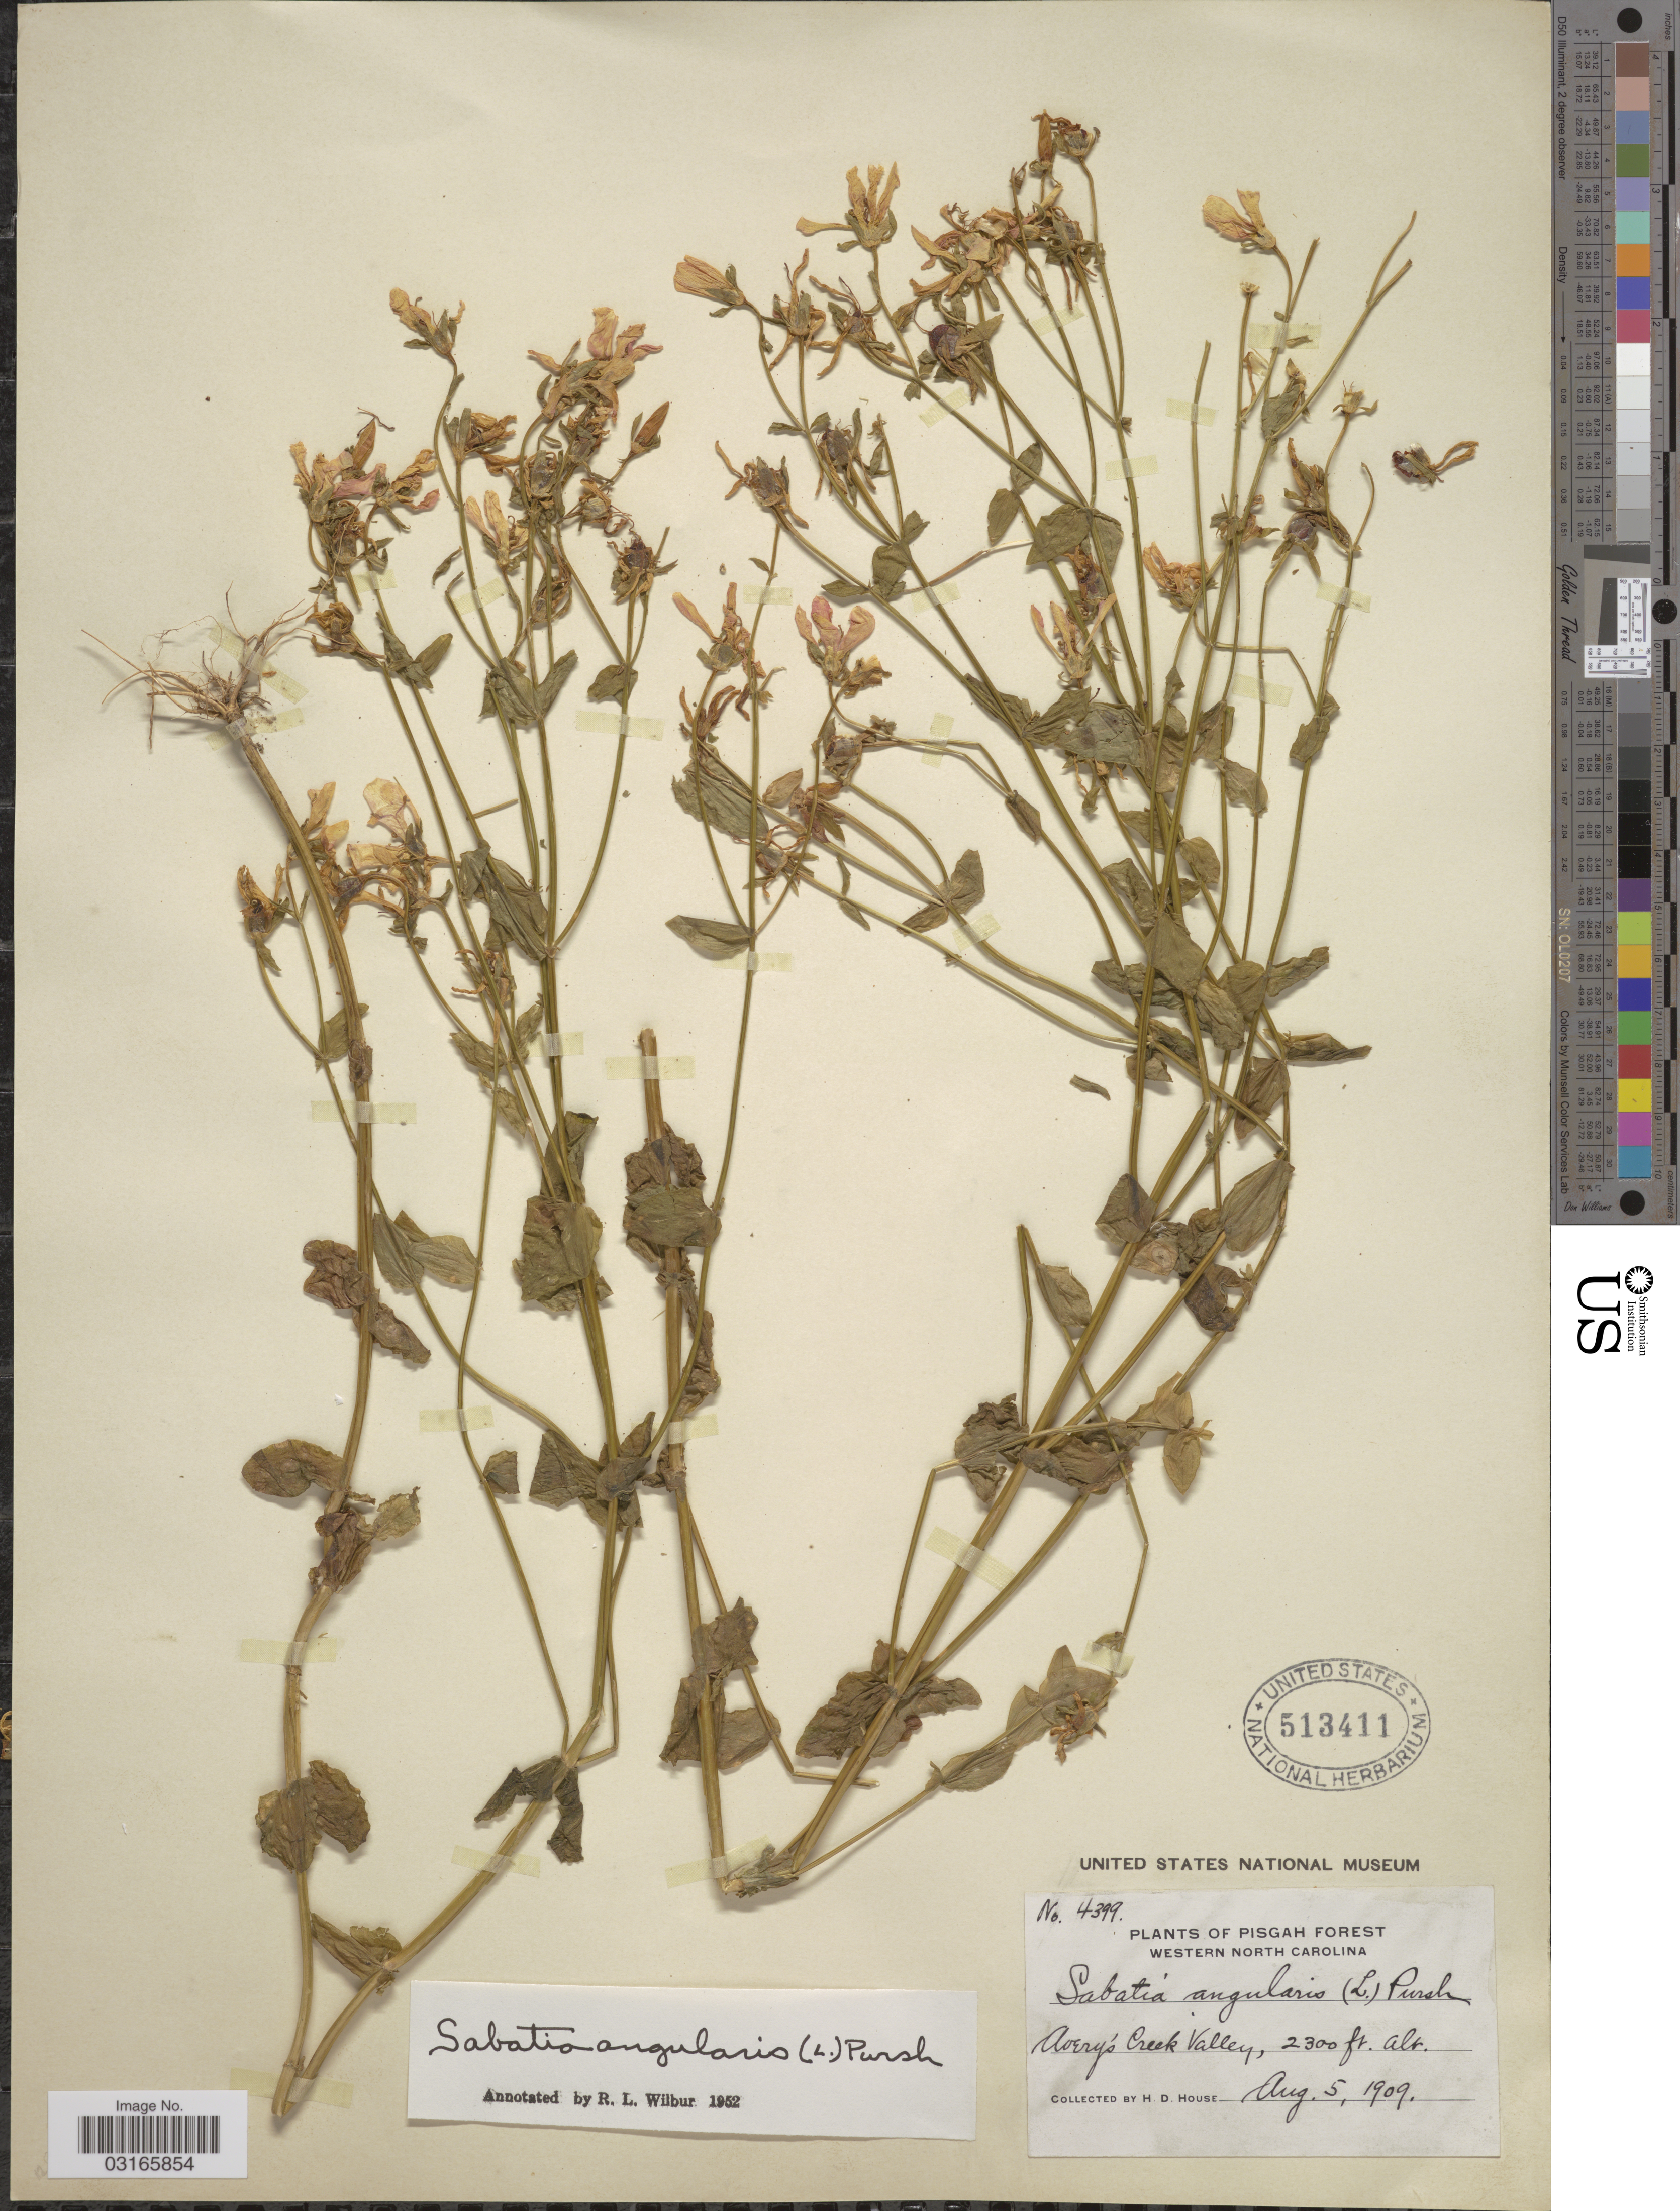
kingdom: Plantae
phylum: Tracheophyta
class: Magnoliopsida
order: Gentianales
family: Gentianaceae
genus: Sabatia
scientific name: Sabatia angularis (L.) Pursh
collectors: H. D. House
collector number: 4399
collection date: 1909-08-05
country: United States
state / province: North Carolina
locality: Pisgah Forest. Western North Carolina. Avery's Creek Valley.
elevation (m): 701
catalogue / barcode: US 513411